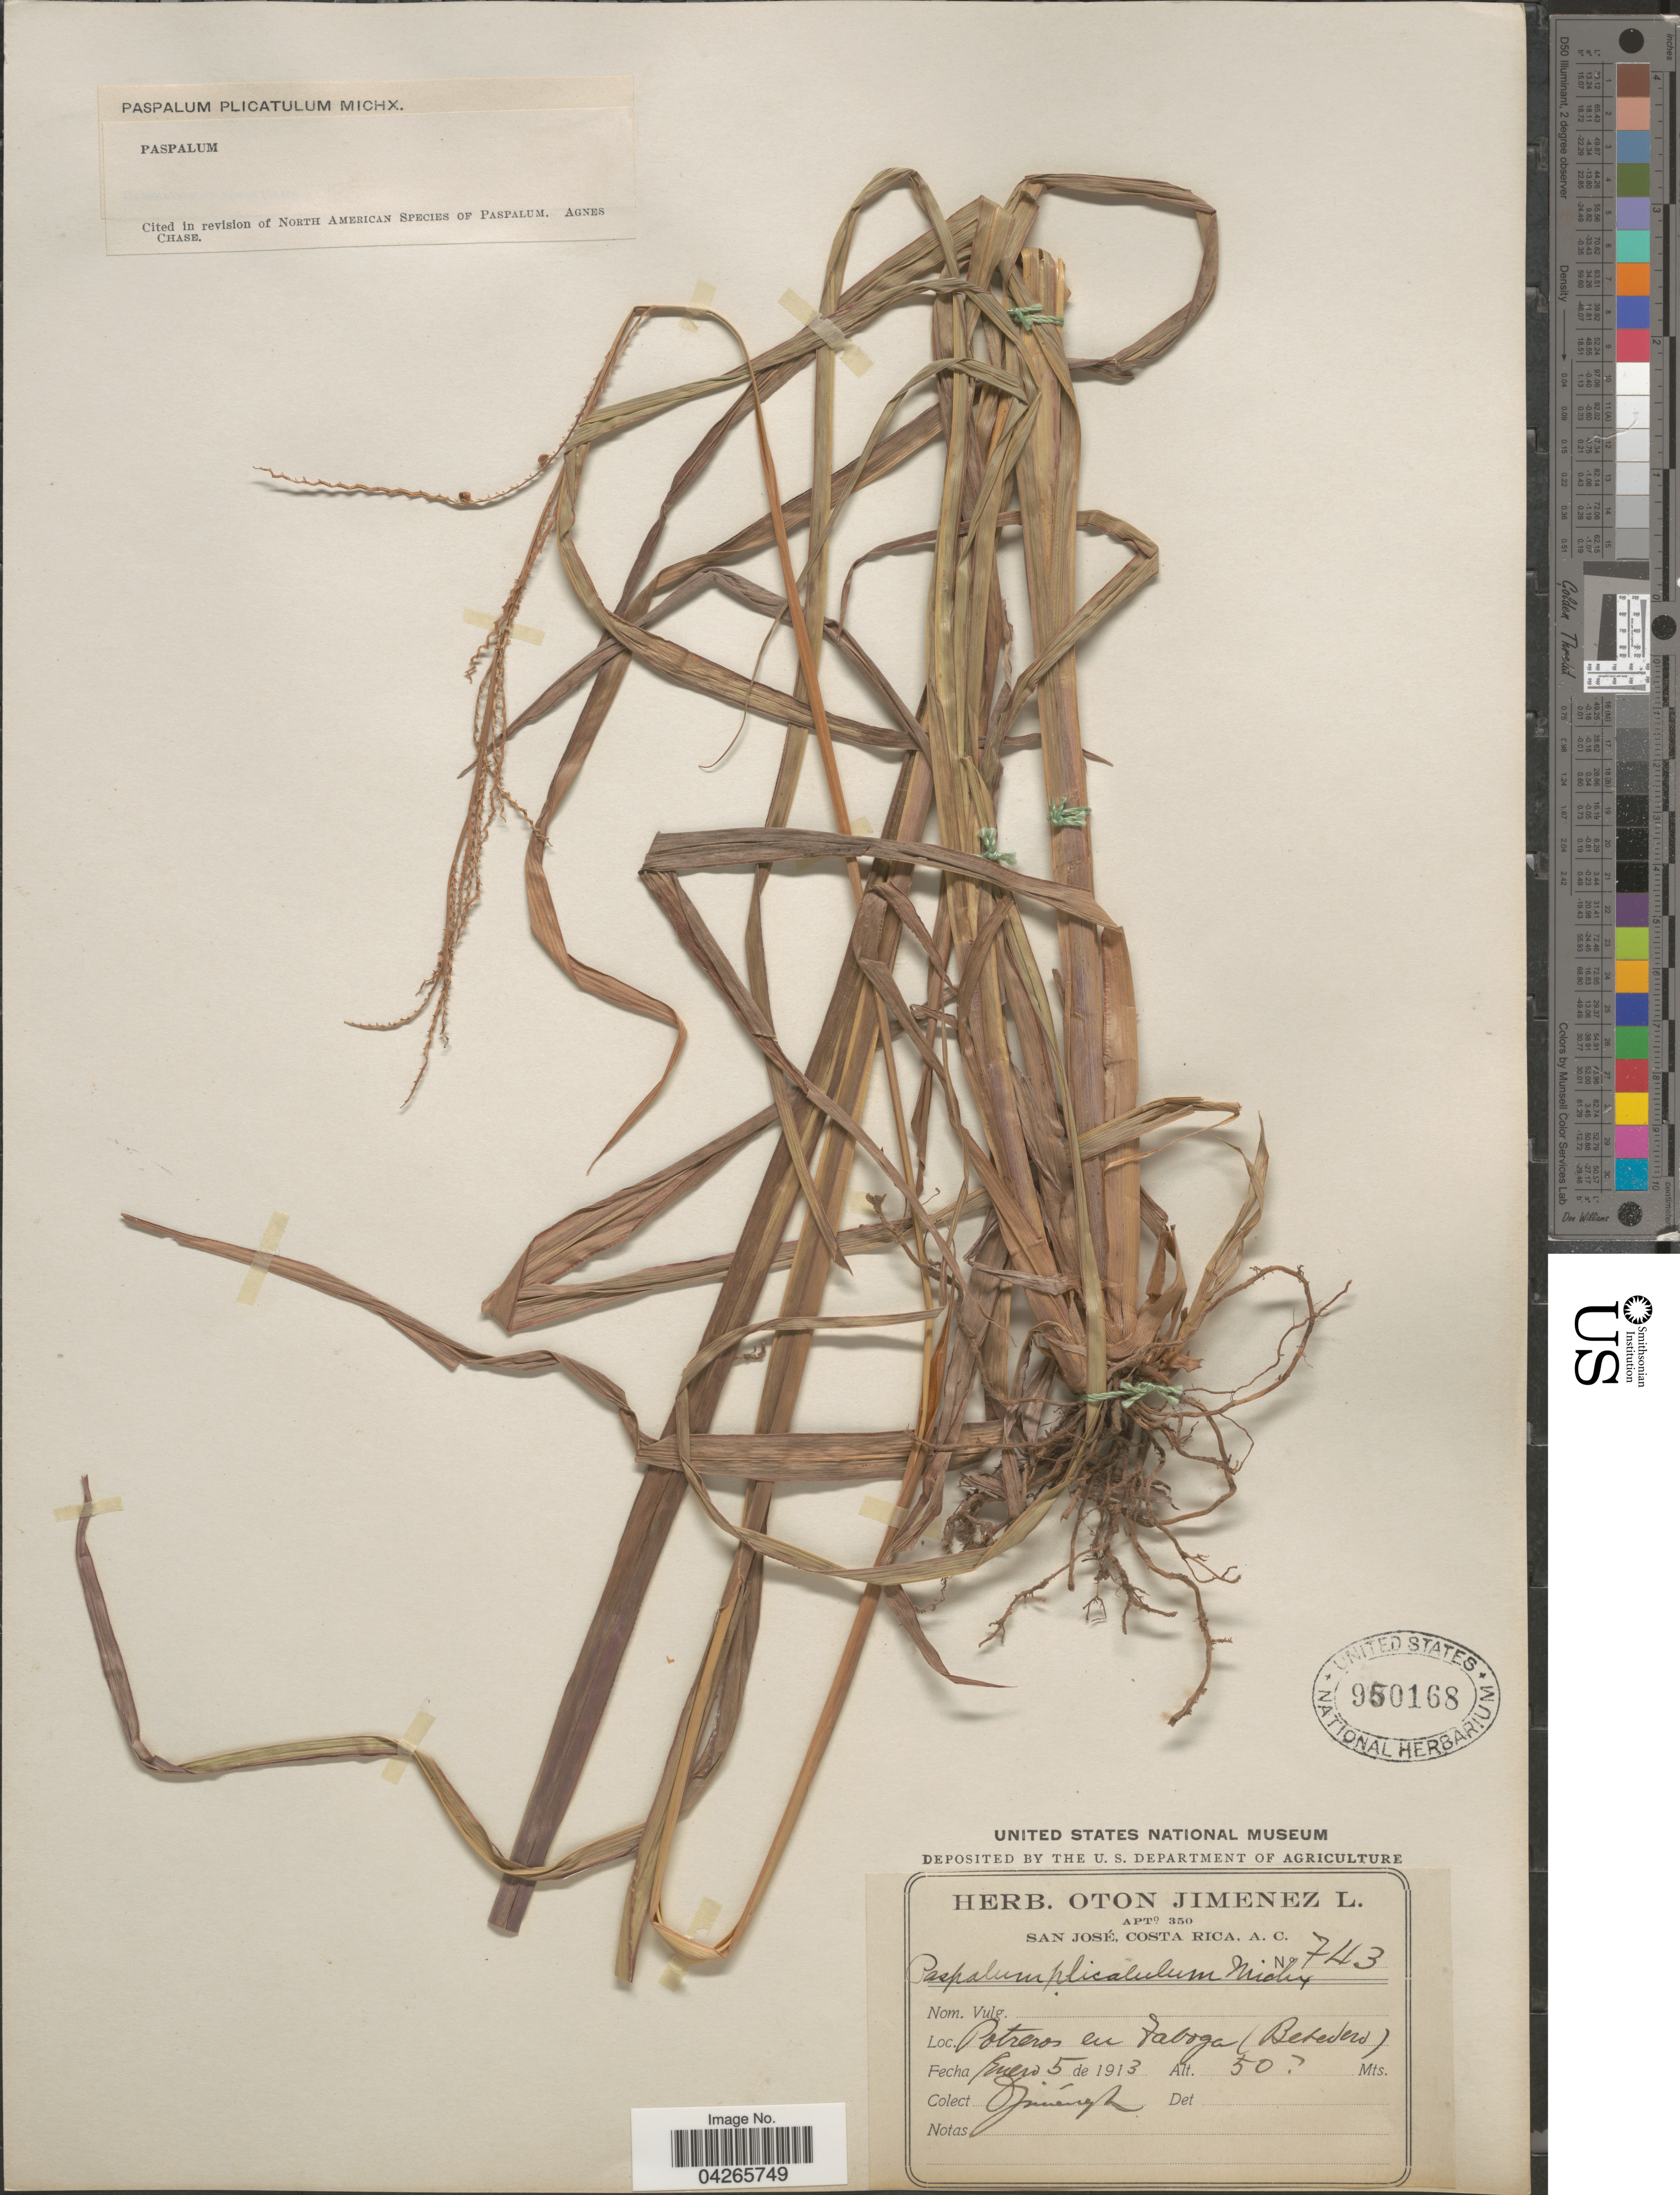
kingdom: Plantae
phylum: Tracheophyta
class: Liliopsida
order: Poales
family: Poaceae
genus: Paspalum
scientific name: Paspalum plicatulum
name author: Michx.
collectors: O. Jiménez L.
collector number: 743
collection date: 1913-01-05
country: Costa Rica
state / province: San José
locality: Potreros en Taboga (Bebedero).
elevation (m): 50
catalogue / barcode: US 950168